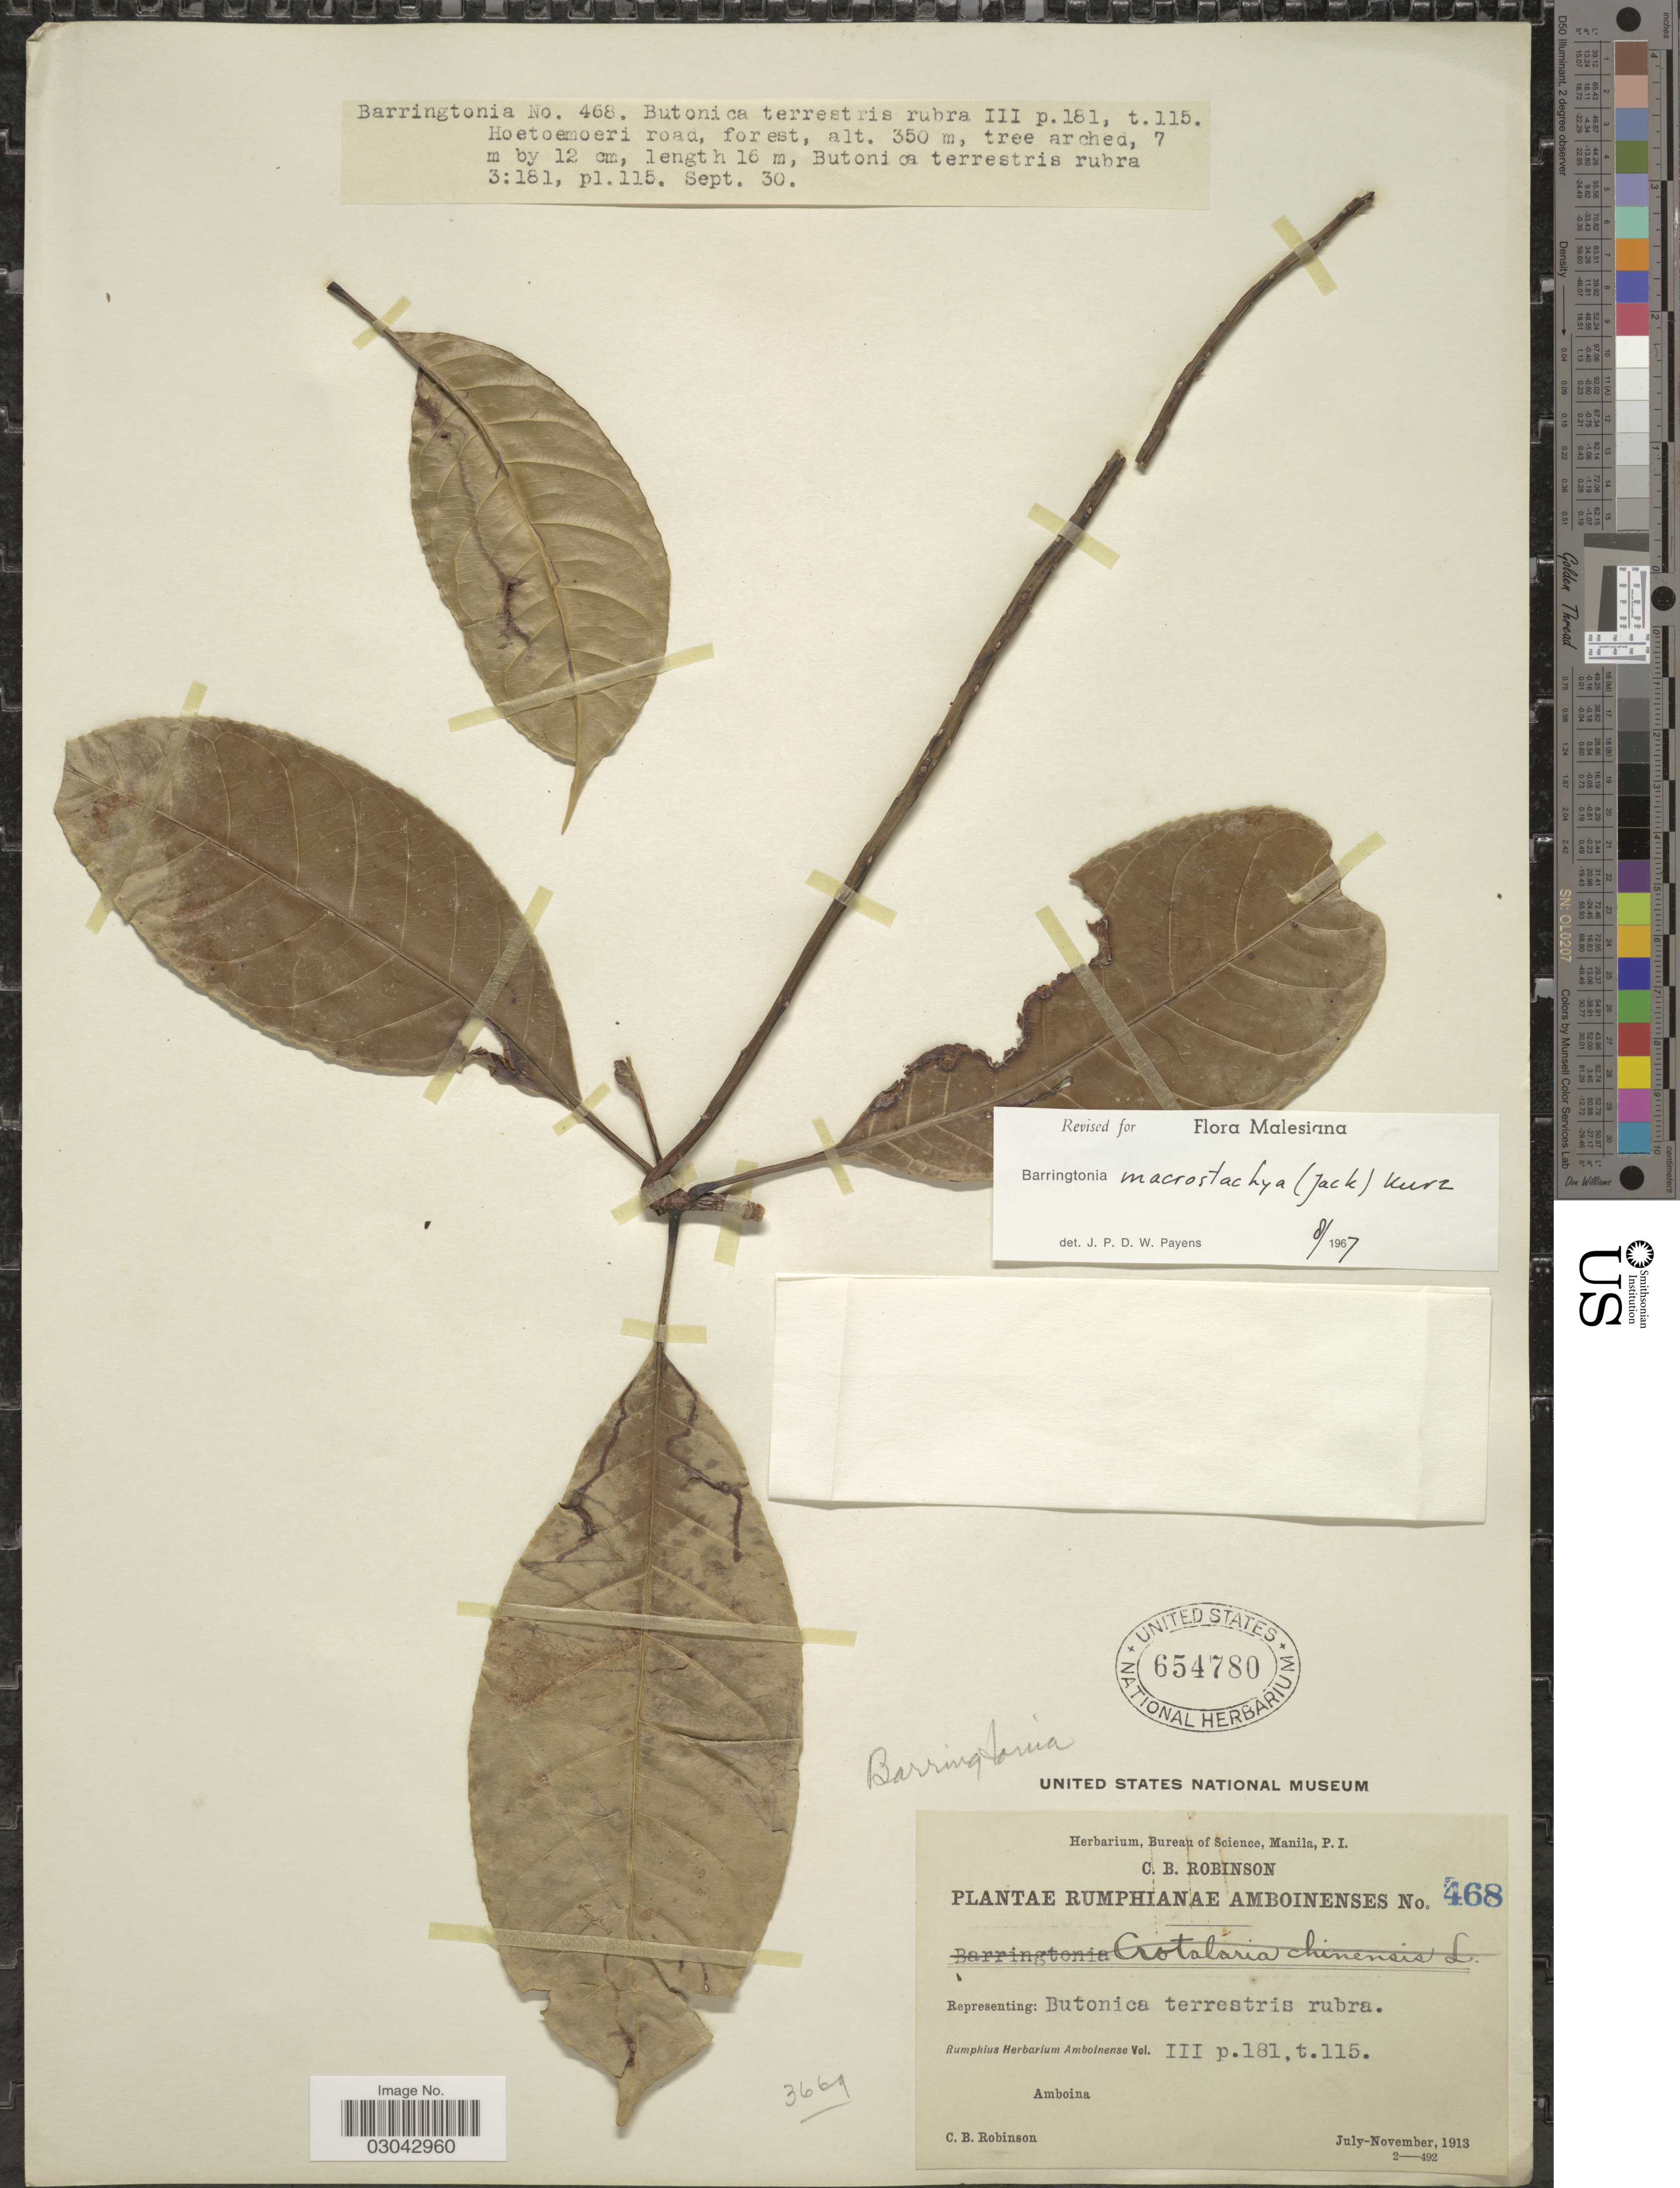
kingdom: Plantae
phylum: Tracheophyta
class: Magnoliopsida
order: Ericales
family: Lecythidaceae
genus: Barringtonia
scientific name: Barringtonia macrostachya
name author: (Jack) Kurz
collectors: C. Robinson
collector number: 468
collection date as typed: Transcribed d/m/y: /9/30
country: Indonesia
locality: Amboina. Hoetoemoeri road.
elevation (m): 350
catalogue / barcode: US 654780